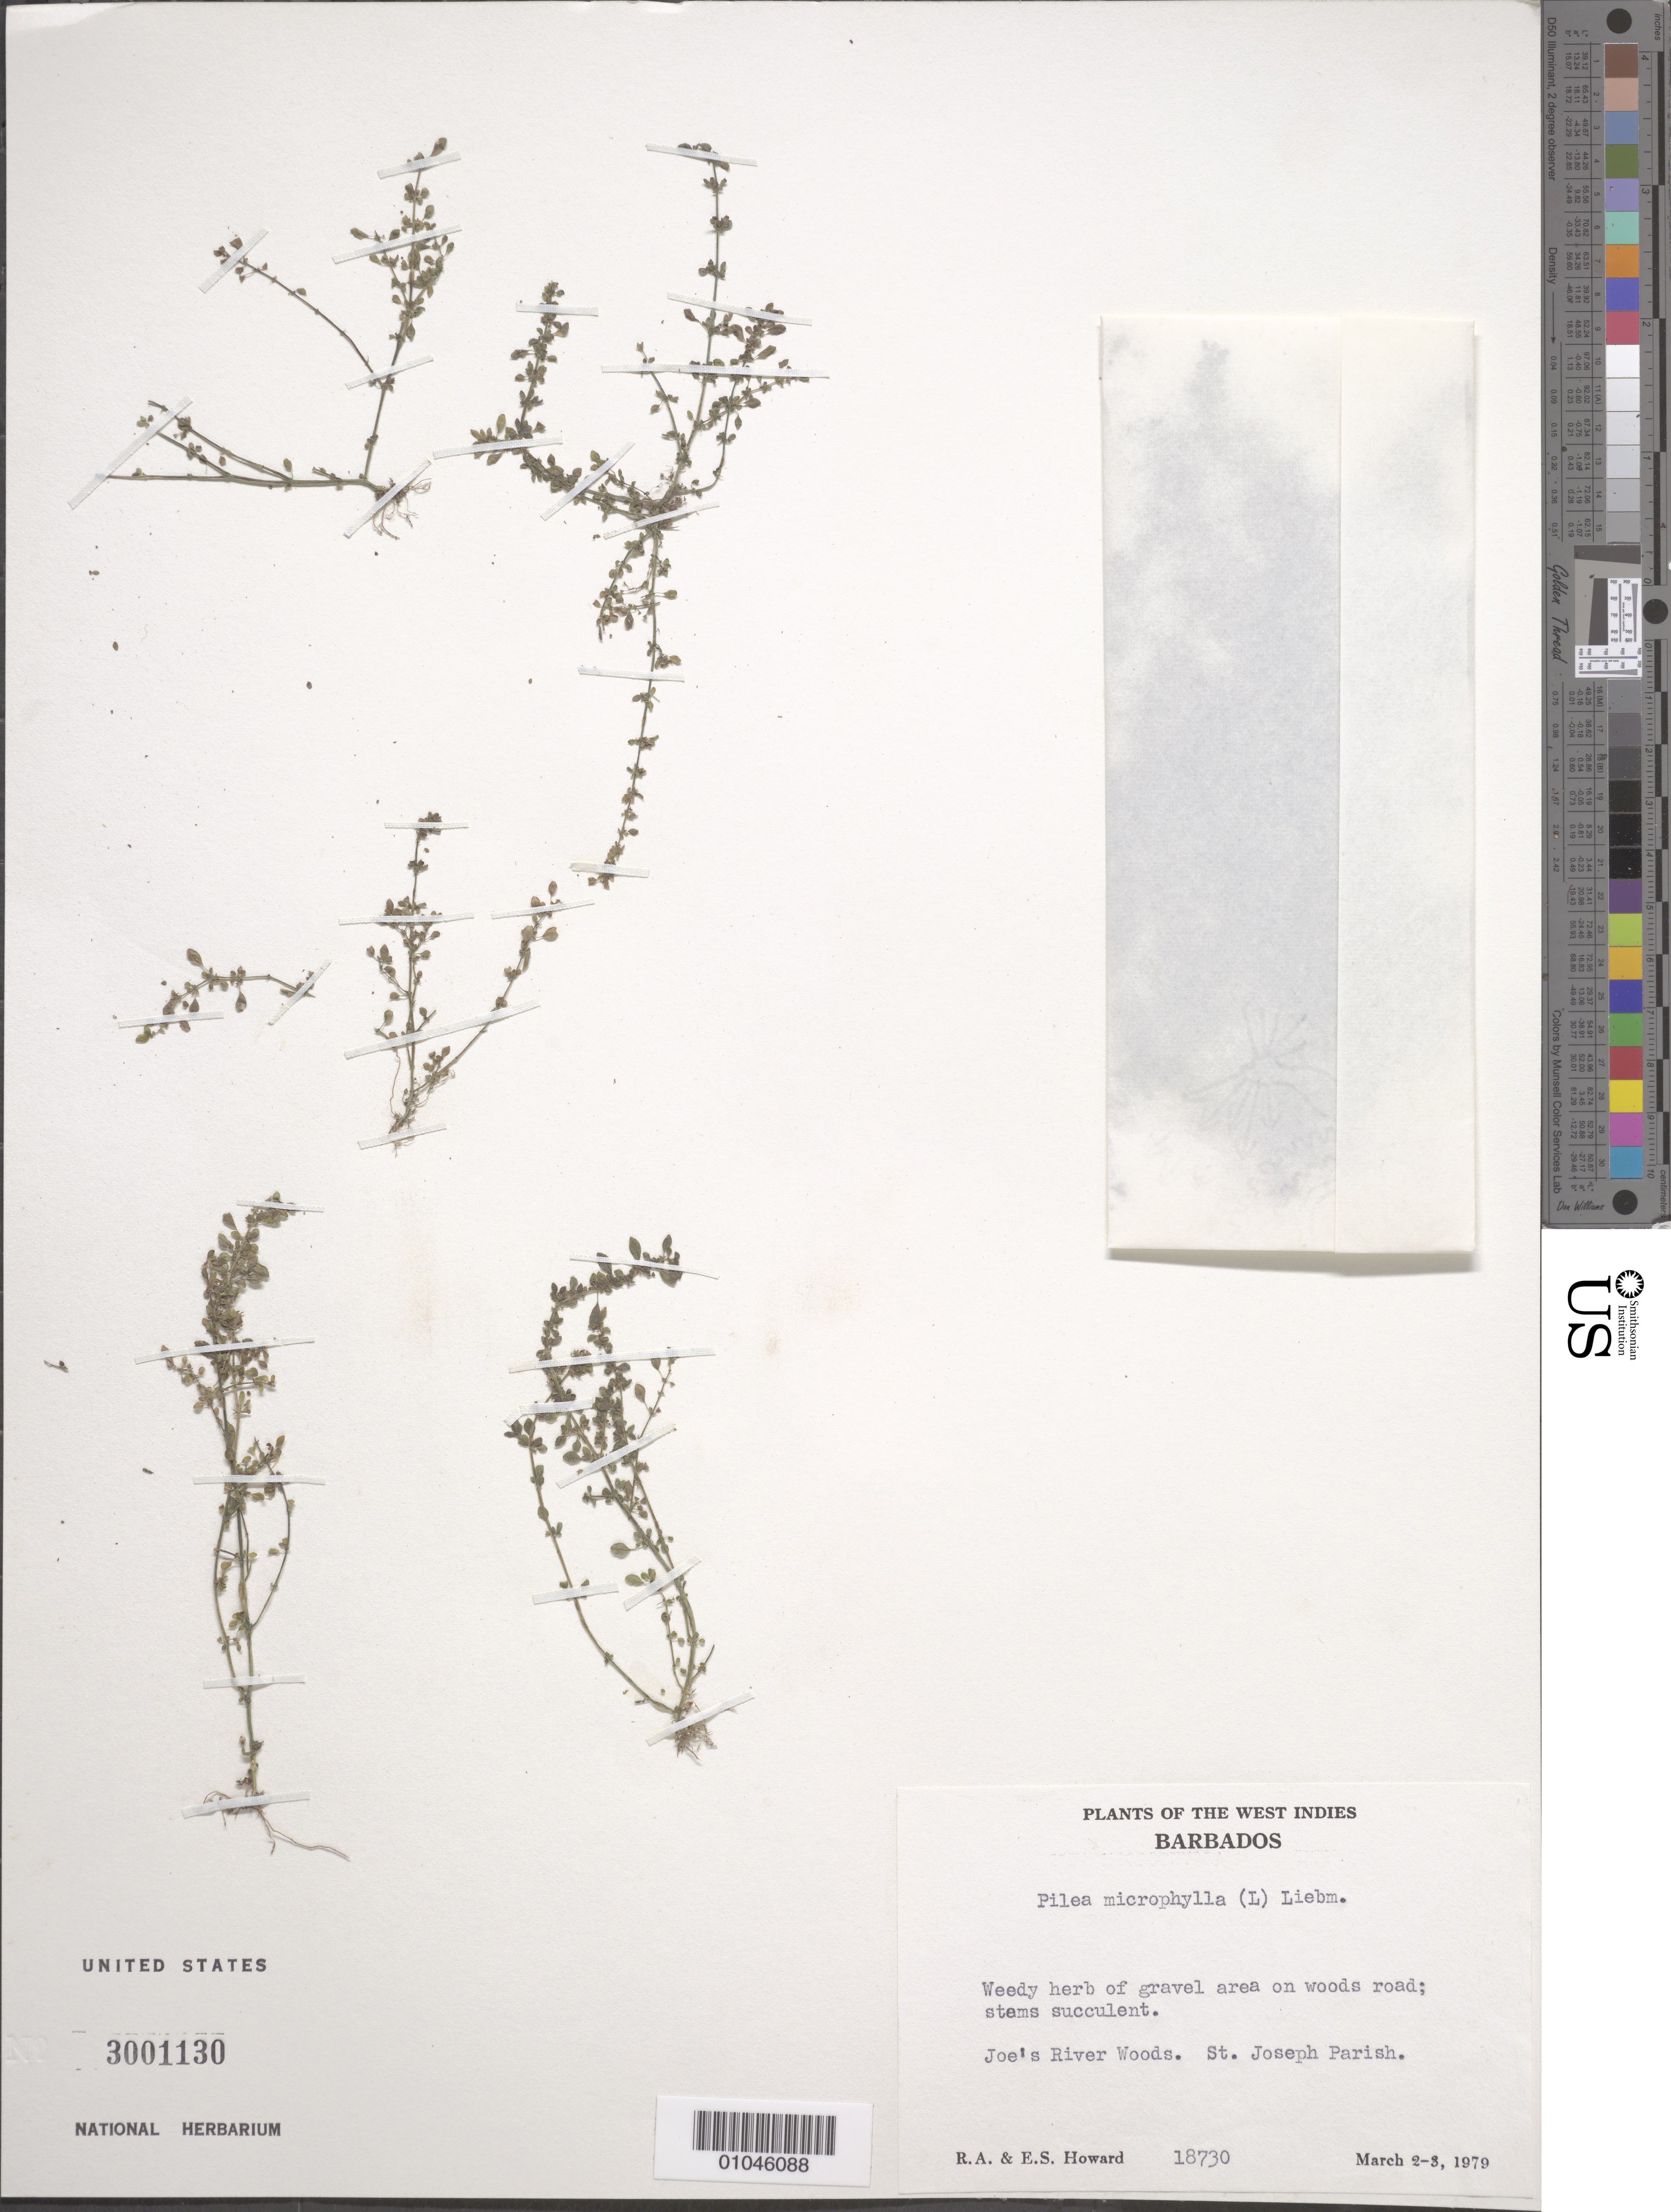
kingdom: Plantae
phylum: Tracheophyta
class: Magnoliopsida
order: Rosales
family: Urticaceae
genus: Pilea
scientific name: Pilea microphylla var. microphylla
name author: (L.) Liebm.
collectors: E. S. Howard & R. A. Howard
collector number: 18730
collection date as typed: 02 Mar 1979 to 03 Mar 1979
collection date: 1979-03-02/1979-03-03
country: Barbados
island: Barbados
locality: Weedy herb of gravel area on woods road; stems succulent. Joe's River Woods. St. Joseph's Parish.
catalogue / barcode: US 3001130